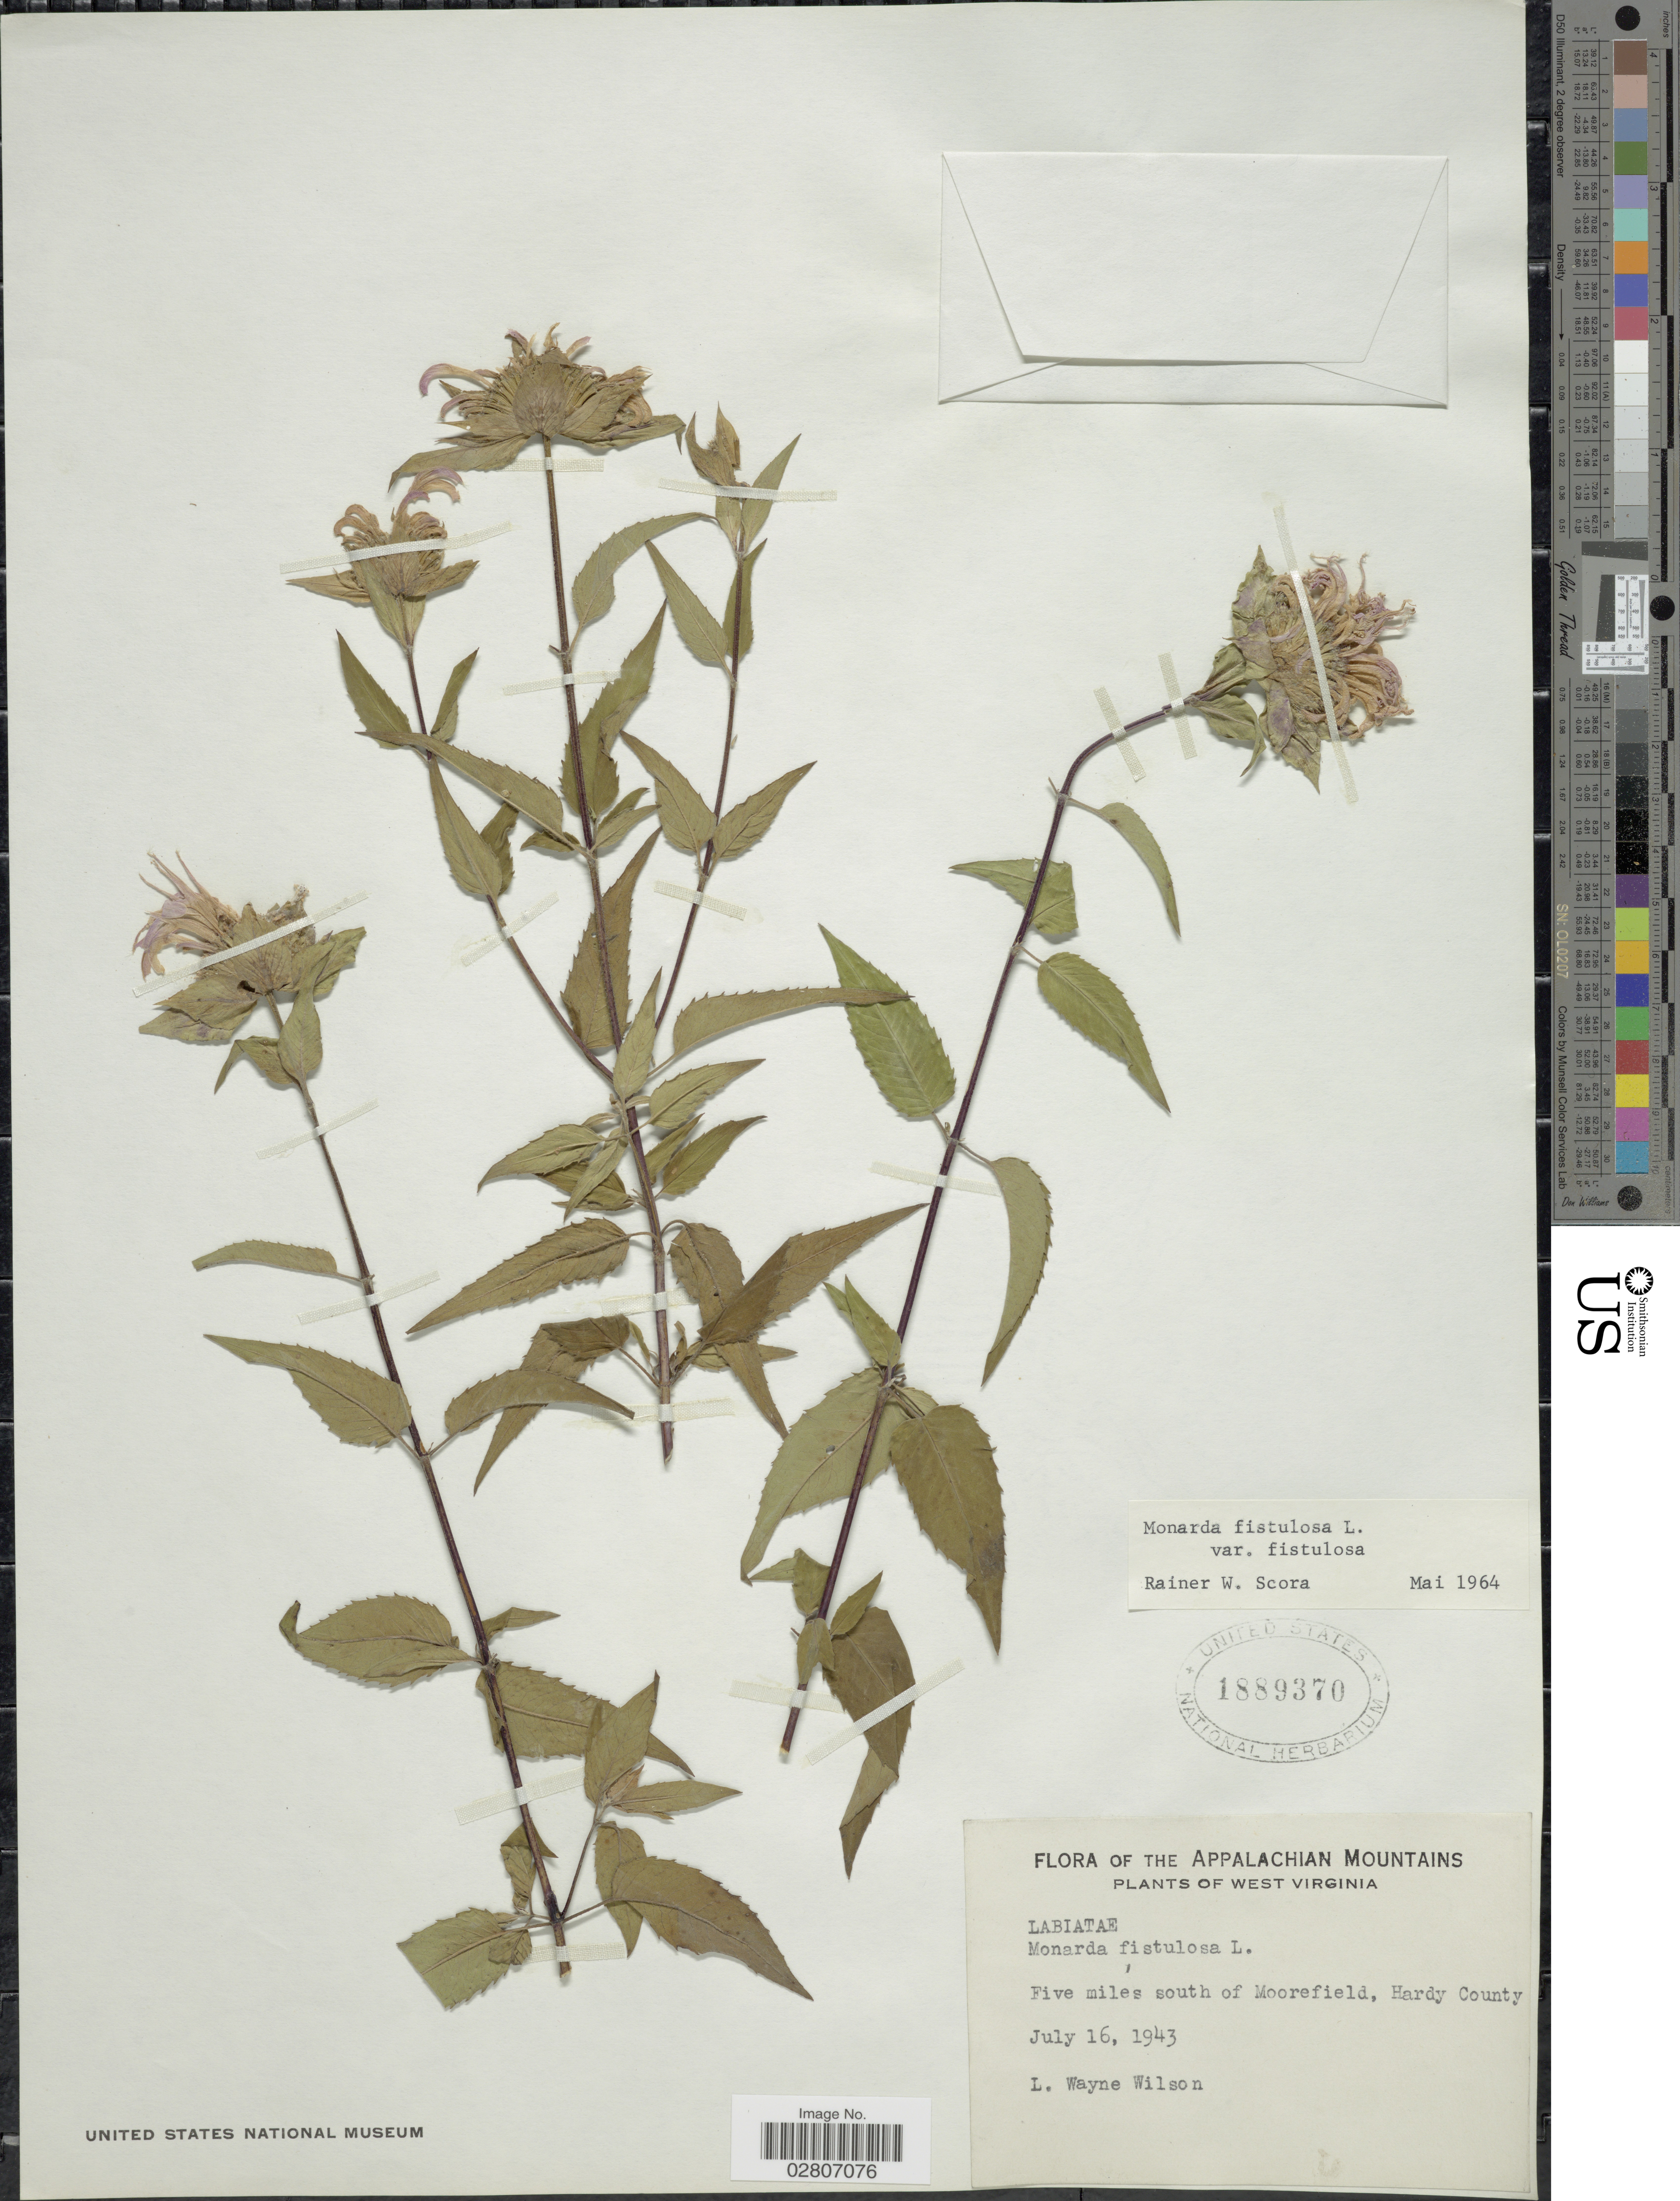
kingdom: Plantae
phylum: Tracheophyta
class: Magnoliopsida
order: Lamiales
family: Lamiaceae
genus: Monarda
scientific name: Monarda fistulosa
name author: L.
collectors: L. W. Wilson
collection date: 1943-07-16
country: United States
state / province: West Virginia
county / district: Hardy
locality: Appalachian Mountains. Five miles south of Moorefield, Hardy County.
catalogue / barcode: US 1889370